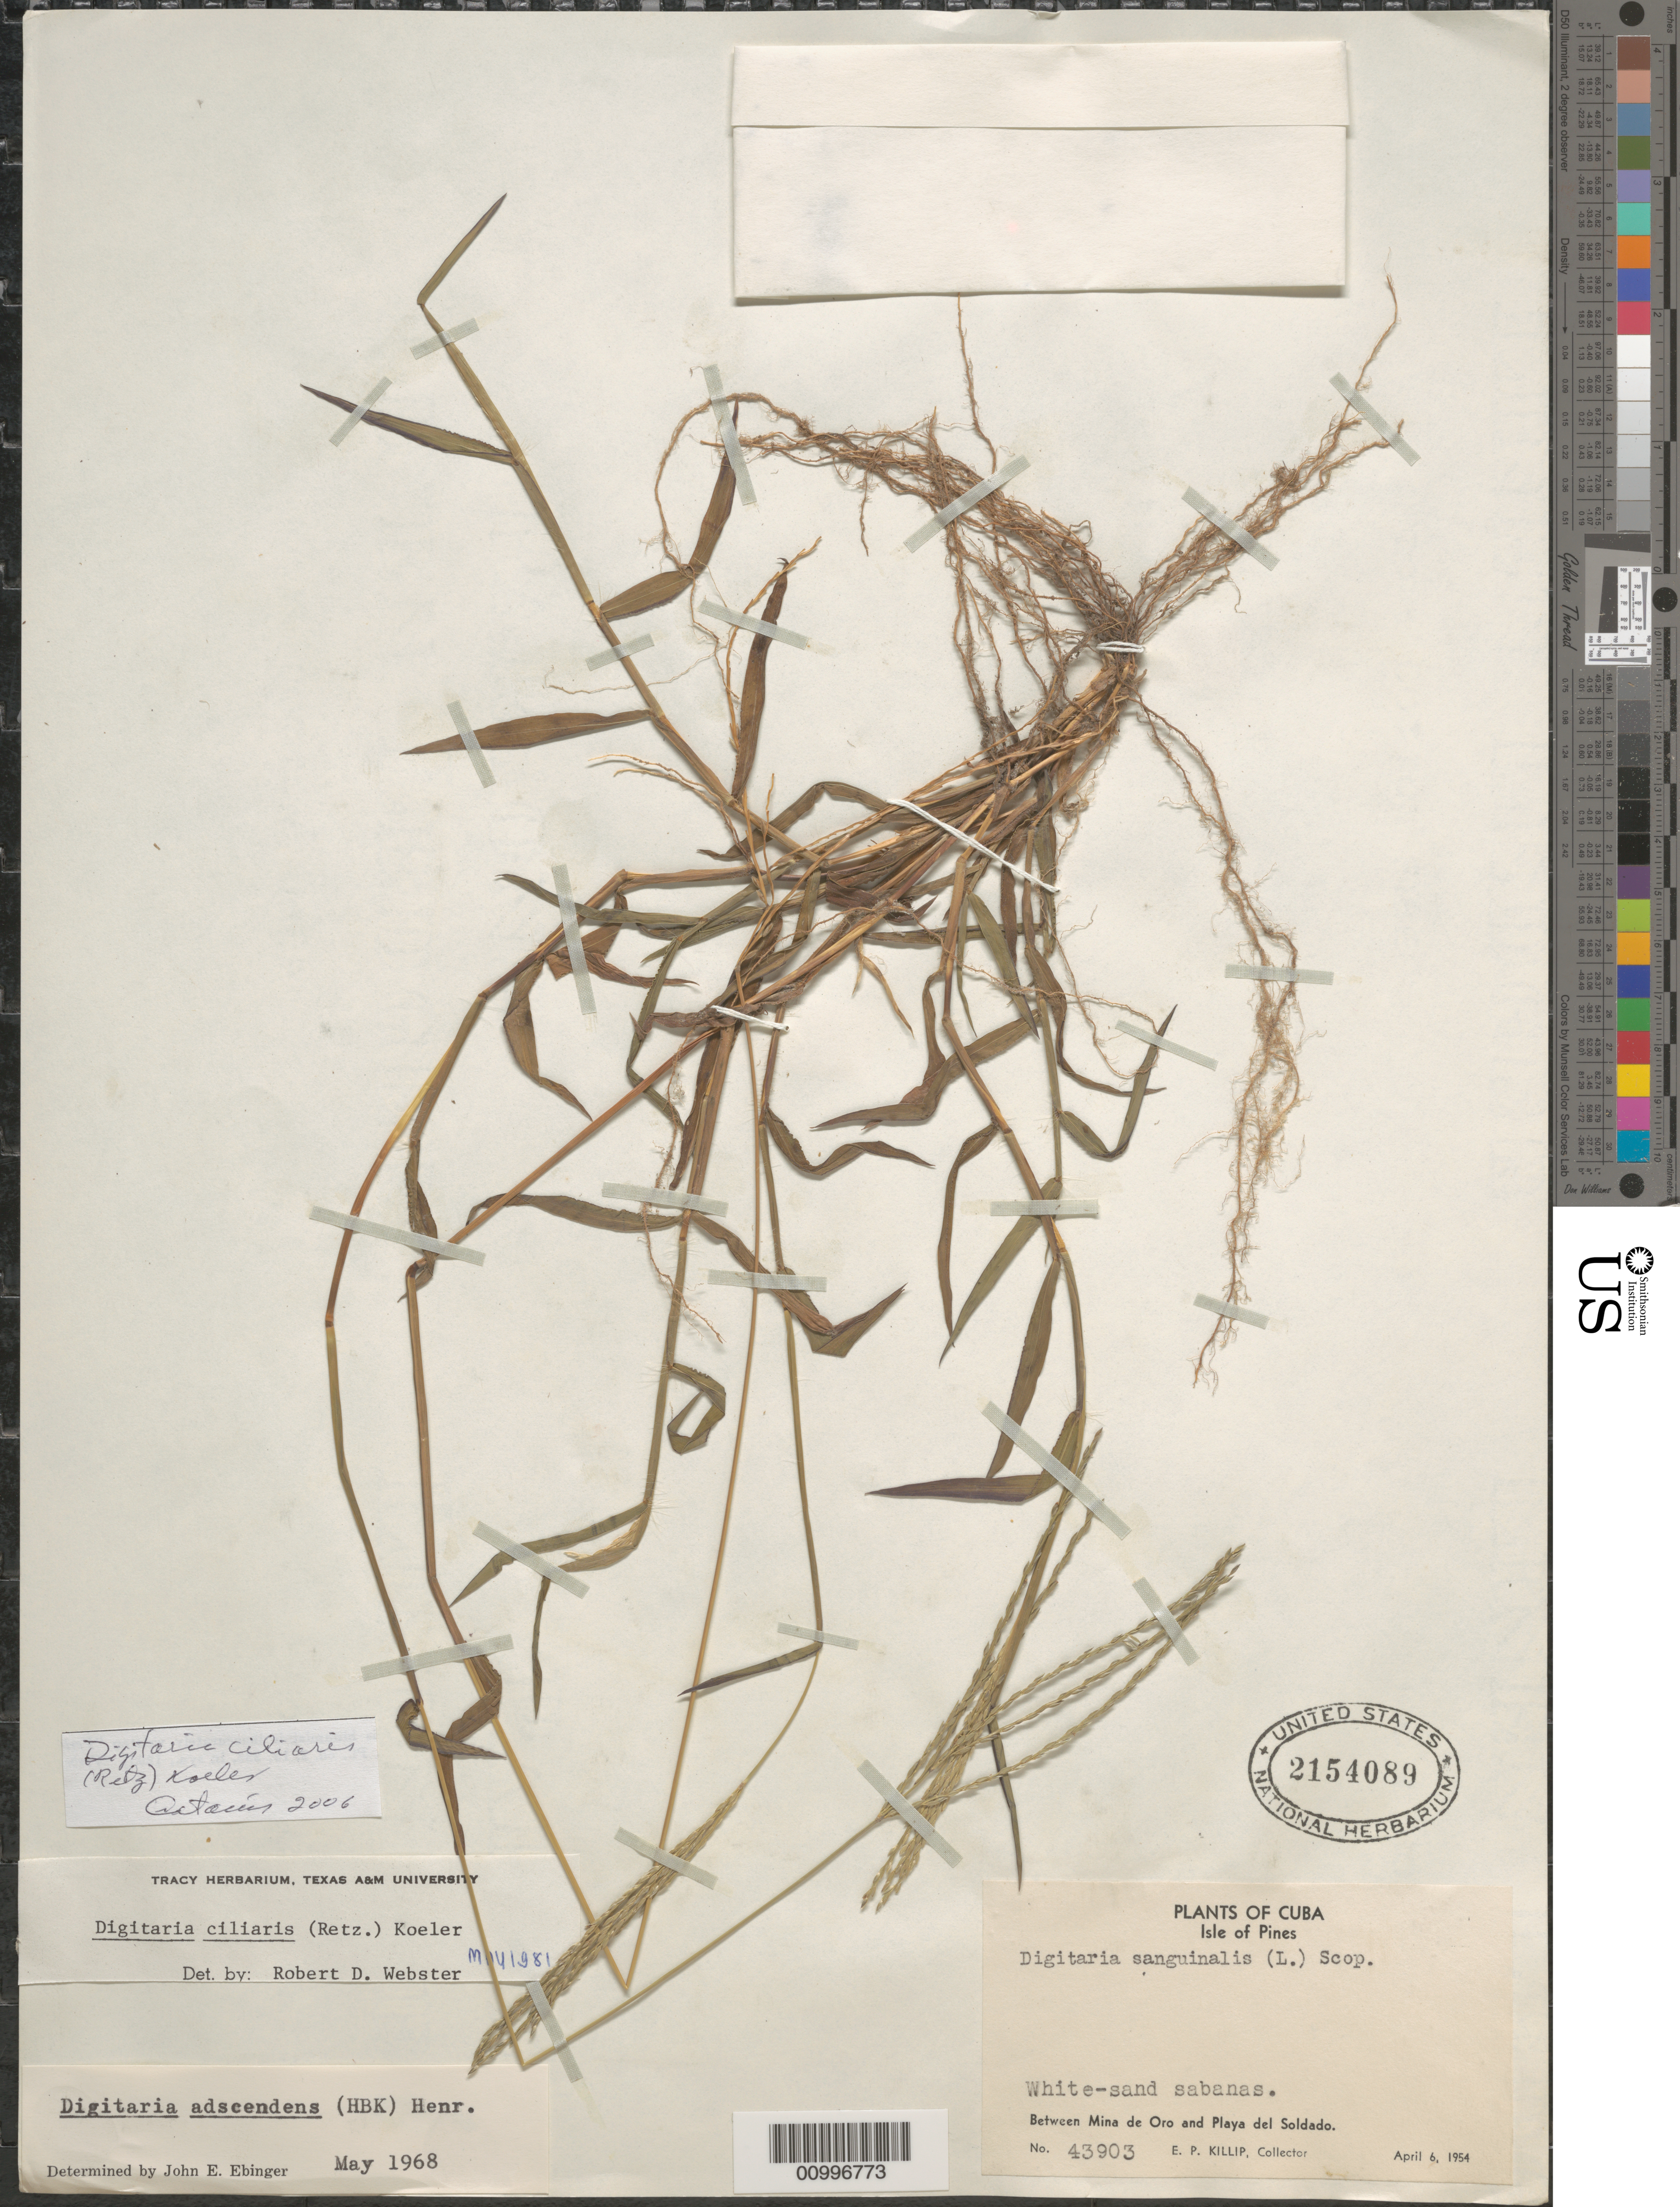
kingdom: Plantae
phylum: Tracheophyta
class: Liliopsida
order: Poales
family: Poaceae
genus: Digitaria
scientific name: Digitaria ciliaris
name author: (Retz.) Koeler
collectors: E. P. Killip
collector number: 43903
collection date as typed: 06 Apr 1954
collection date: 1954-04-06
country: Cuba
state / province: Isla de la Juventud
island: Isla de la Juventud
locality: [Isle of Pines], between Mine de Oro and Playa del Soldado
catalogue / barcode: US 2154089